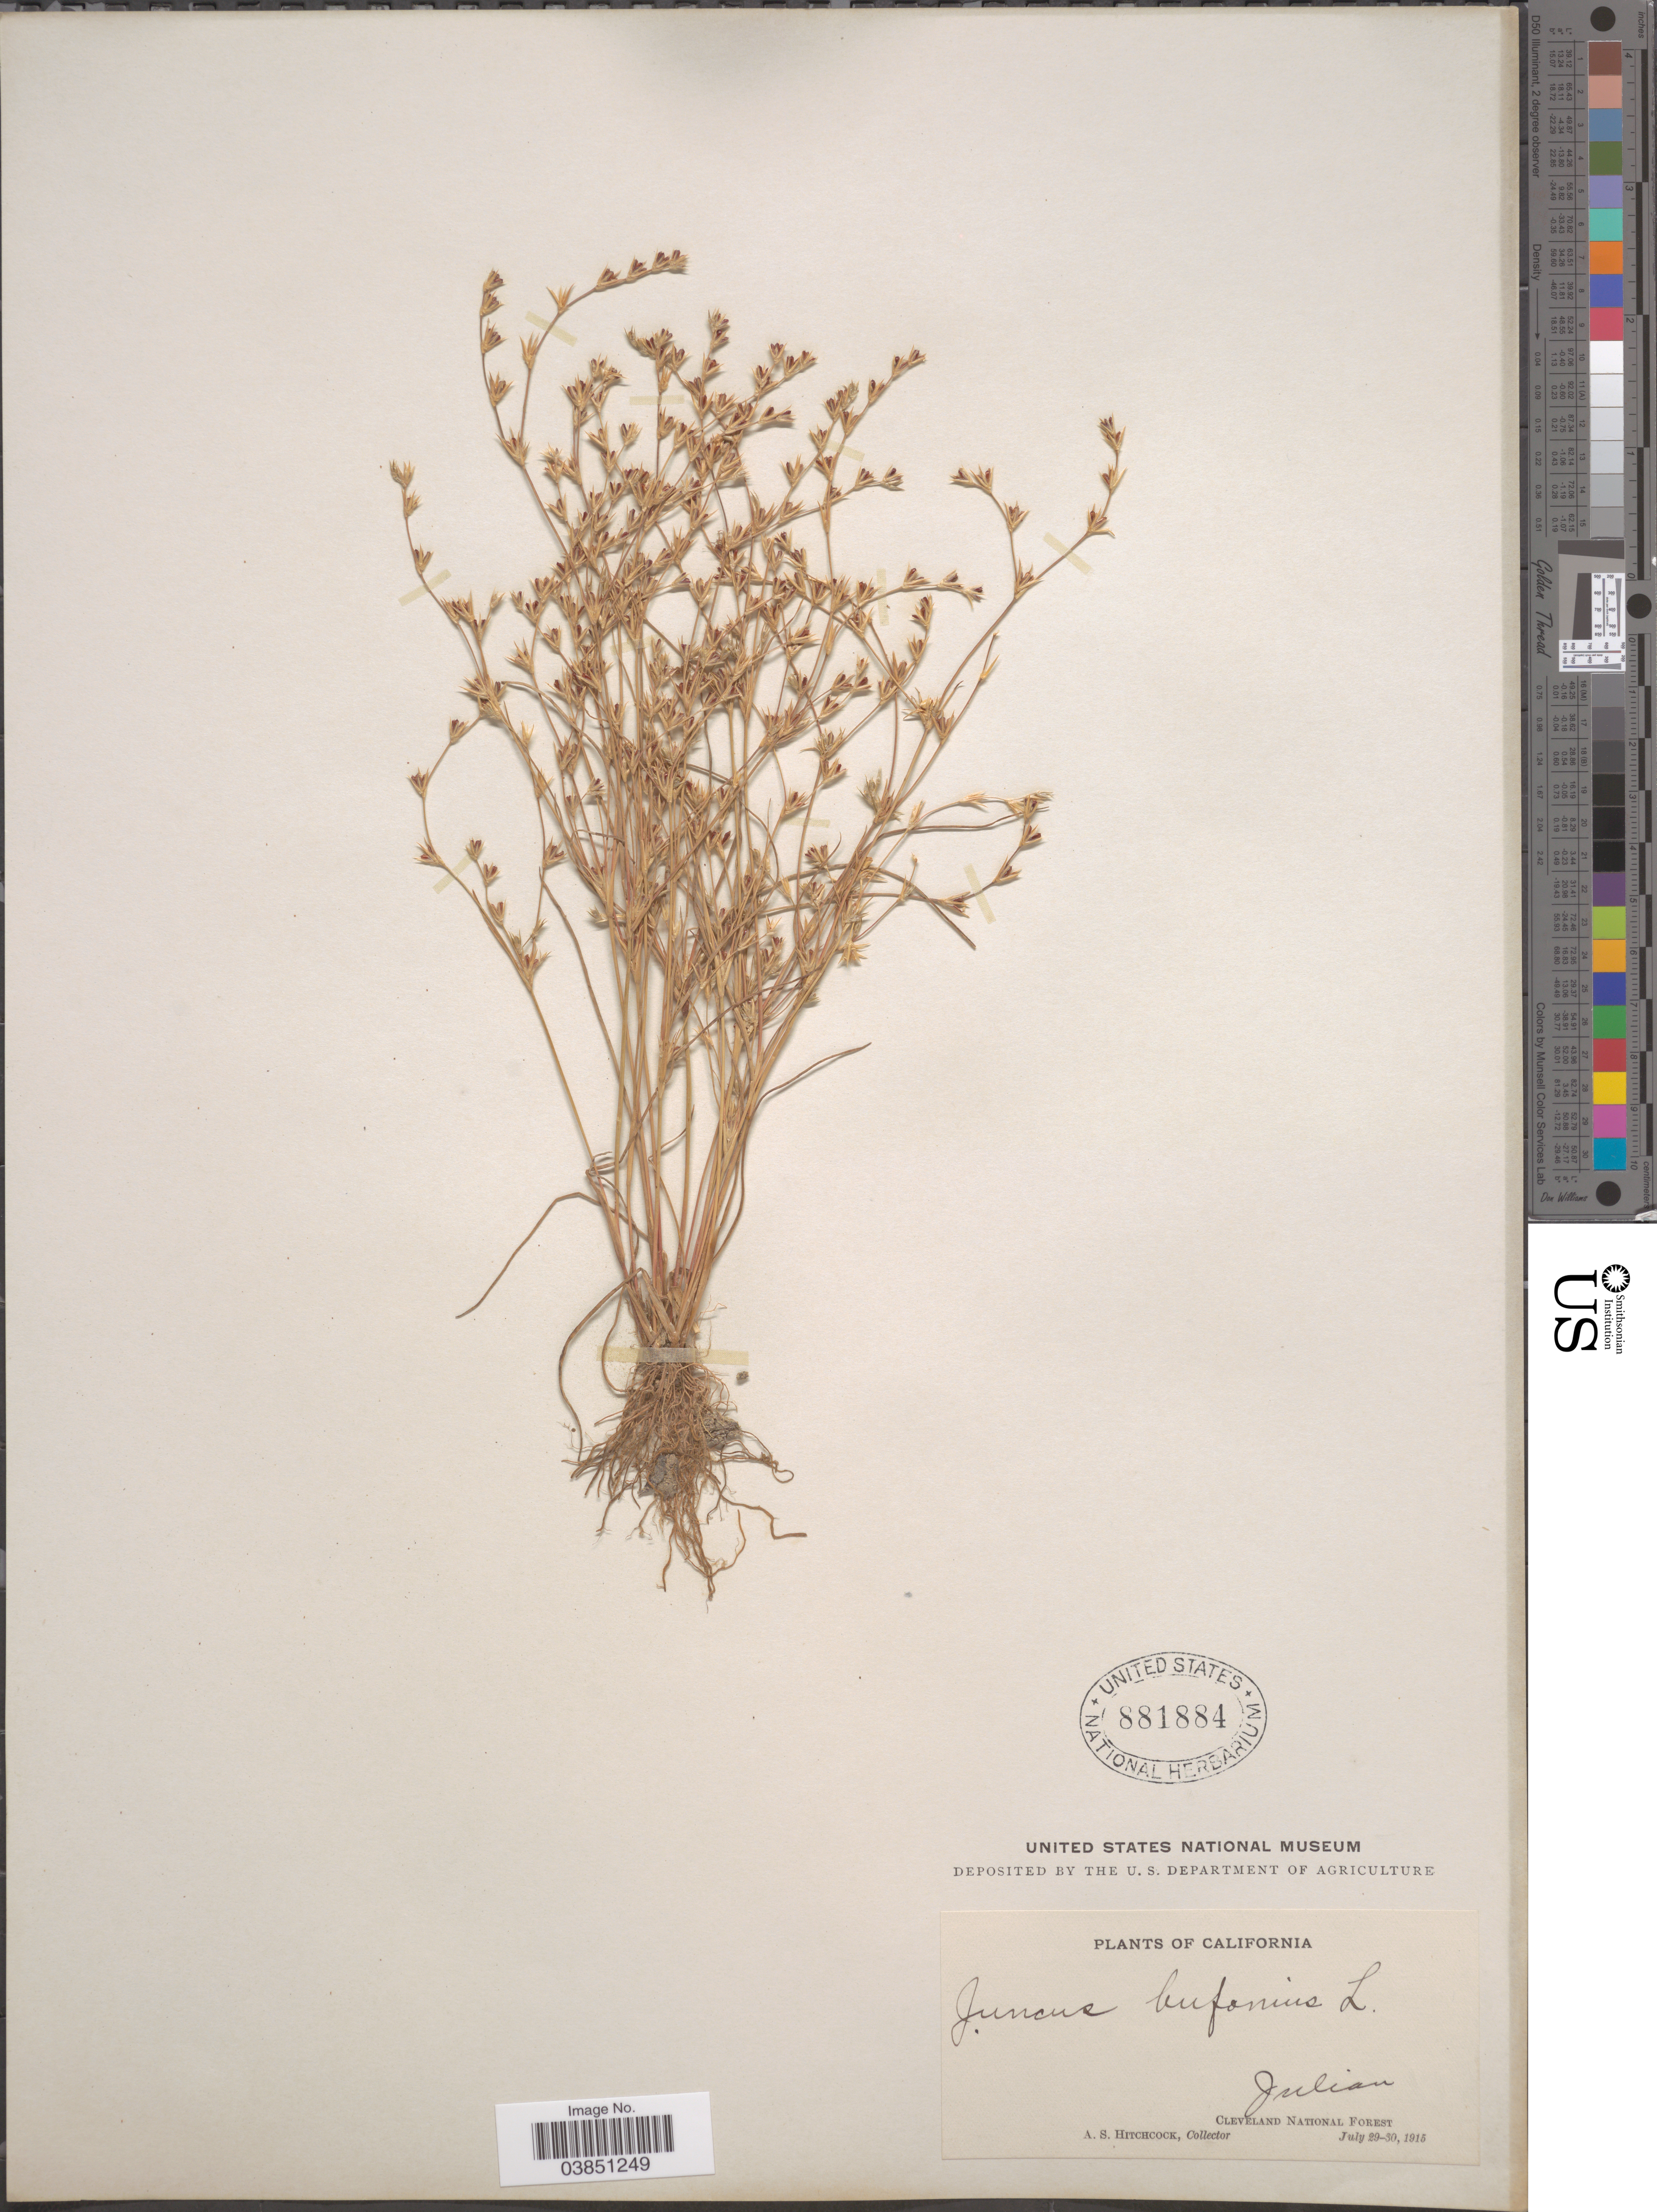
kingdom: Plantae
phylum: Tracheophyta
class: Liliopsida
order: Poales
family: Juncaceae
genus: Juncus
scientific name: Juncus bufonius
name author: L.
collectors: A. S. Hitchcock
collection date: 1915-07-29/1915-07-30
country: United States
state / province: California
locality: Julian. Cleveland National Forest.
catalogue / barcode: US 881884